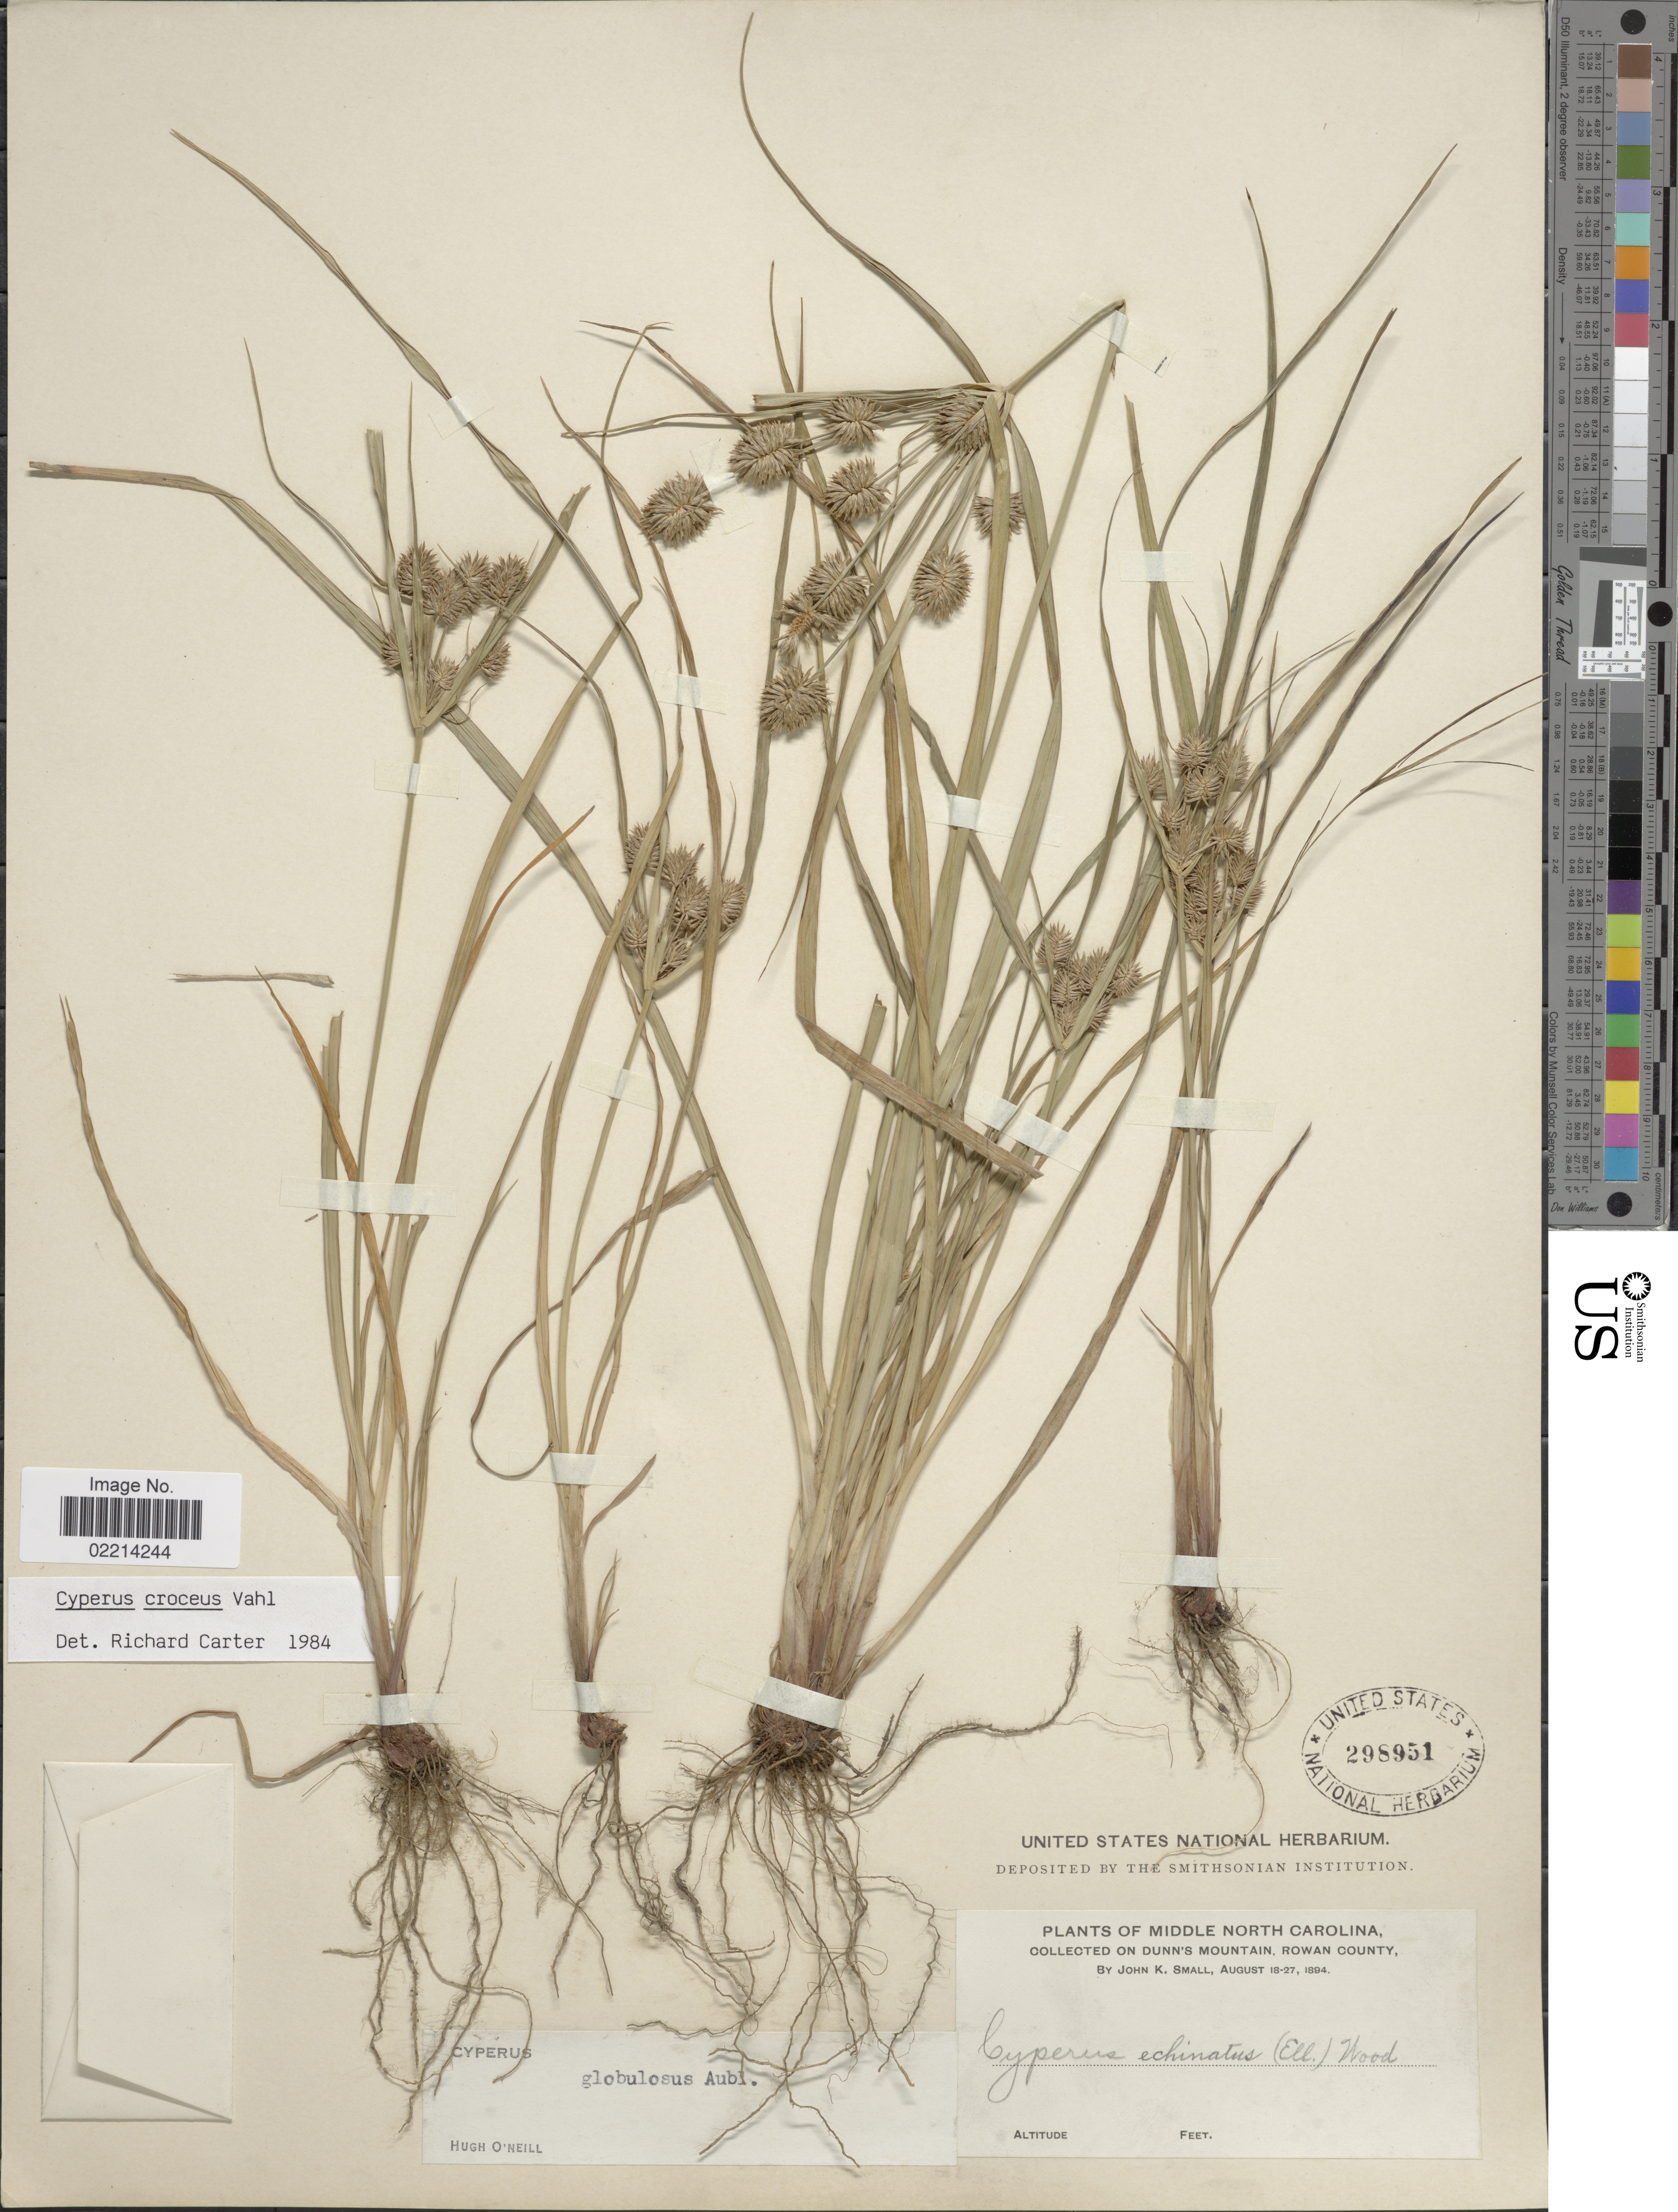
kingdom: Plantae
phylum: Tracheophyta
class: Liliopsida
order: Poales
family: Cyperaceae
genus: Cyperus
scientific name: Cyperus croceus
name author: Vahl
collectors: J. K. Small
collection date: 1894-08-18/1894-08-27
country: United States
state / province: North Carolina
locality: Middle North Carolina, On Dunn's Mountain, Rowan County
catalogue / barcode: US 298951